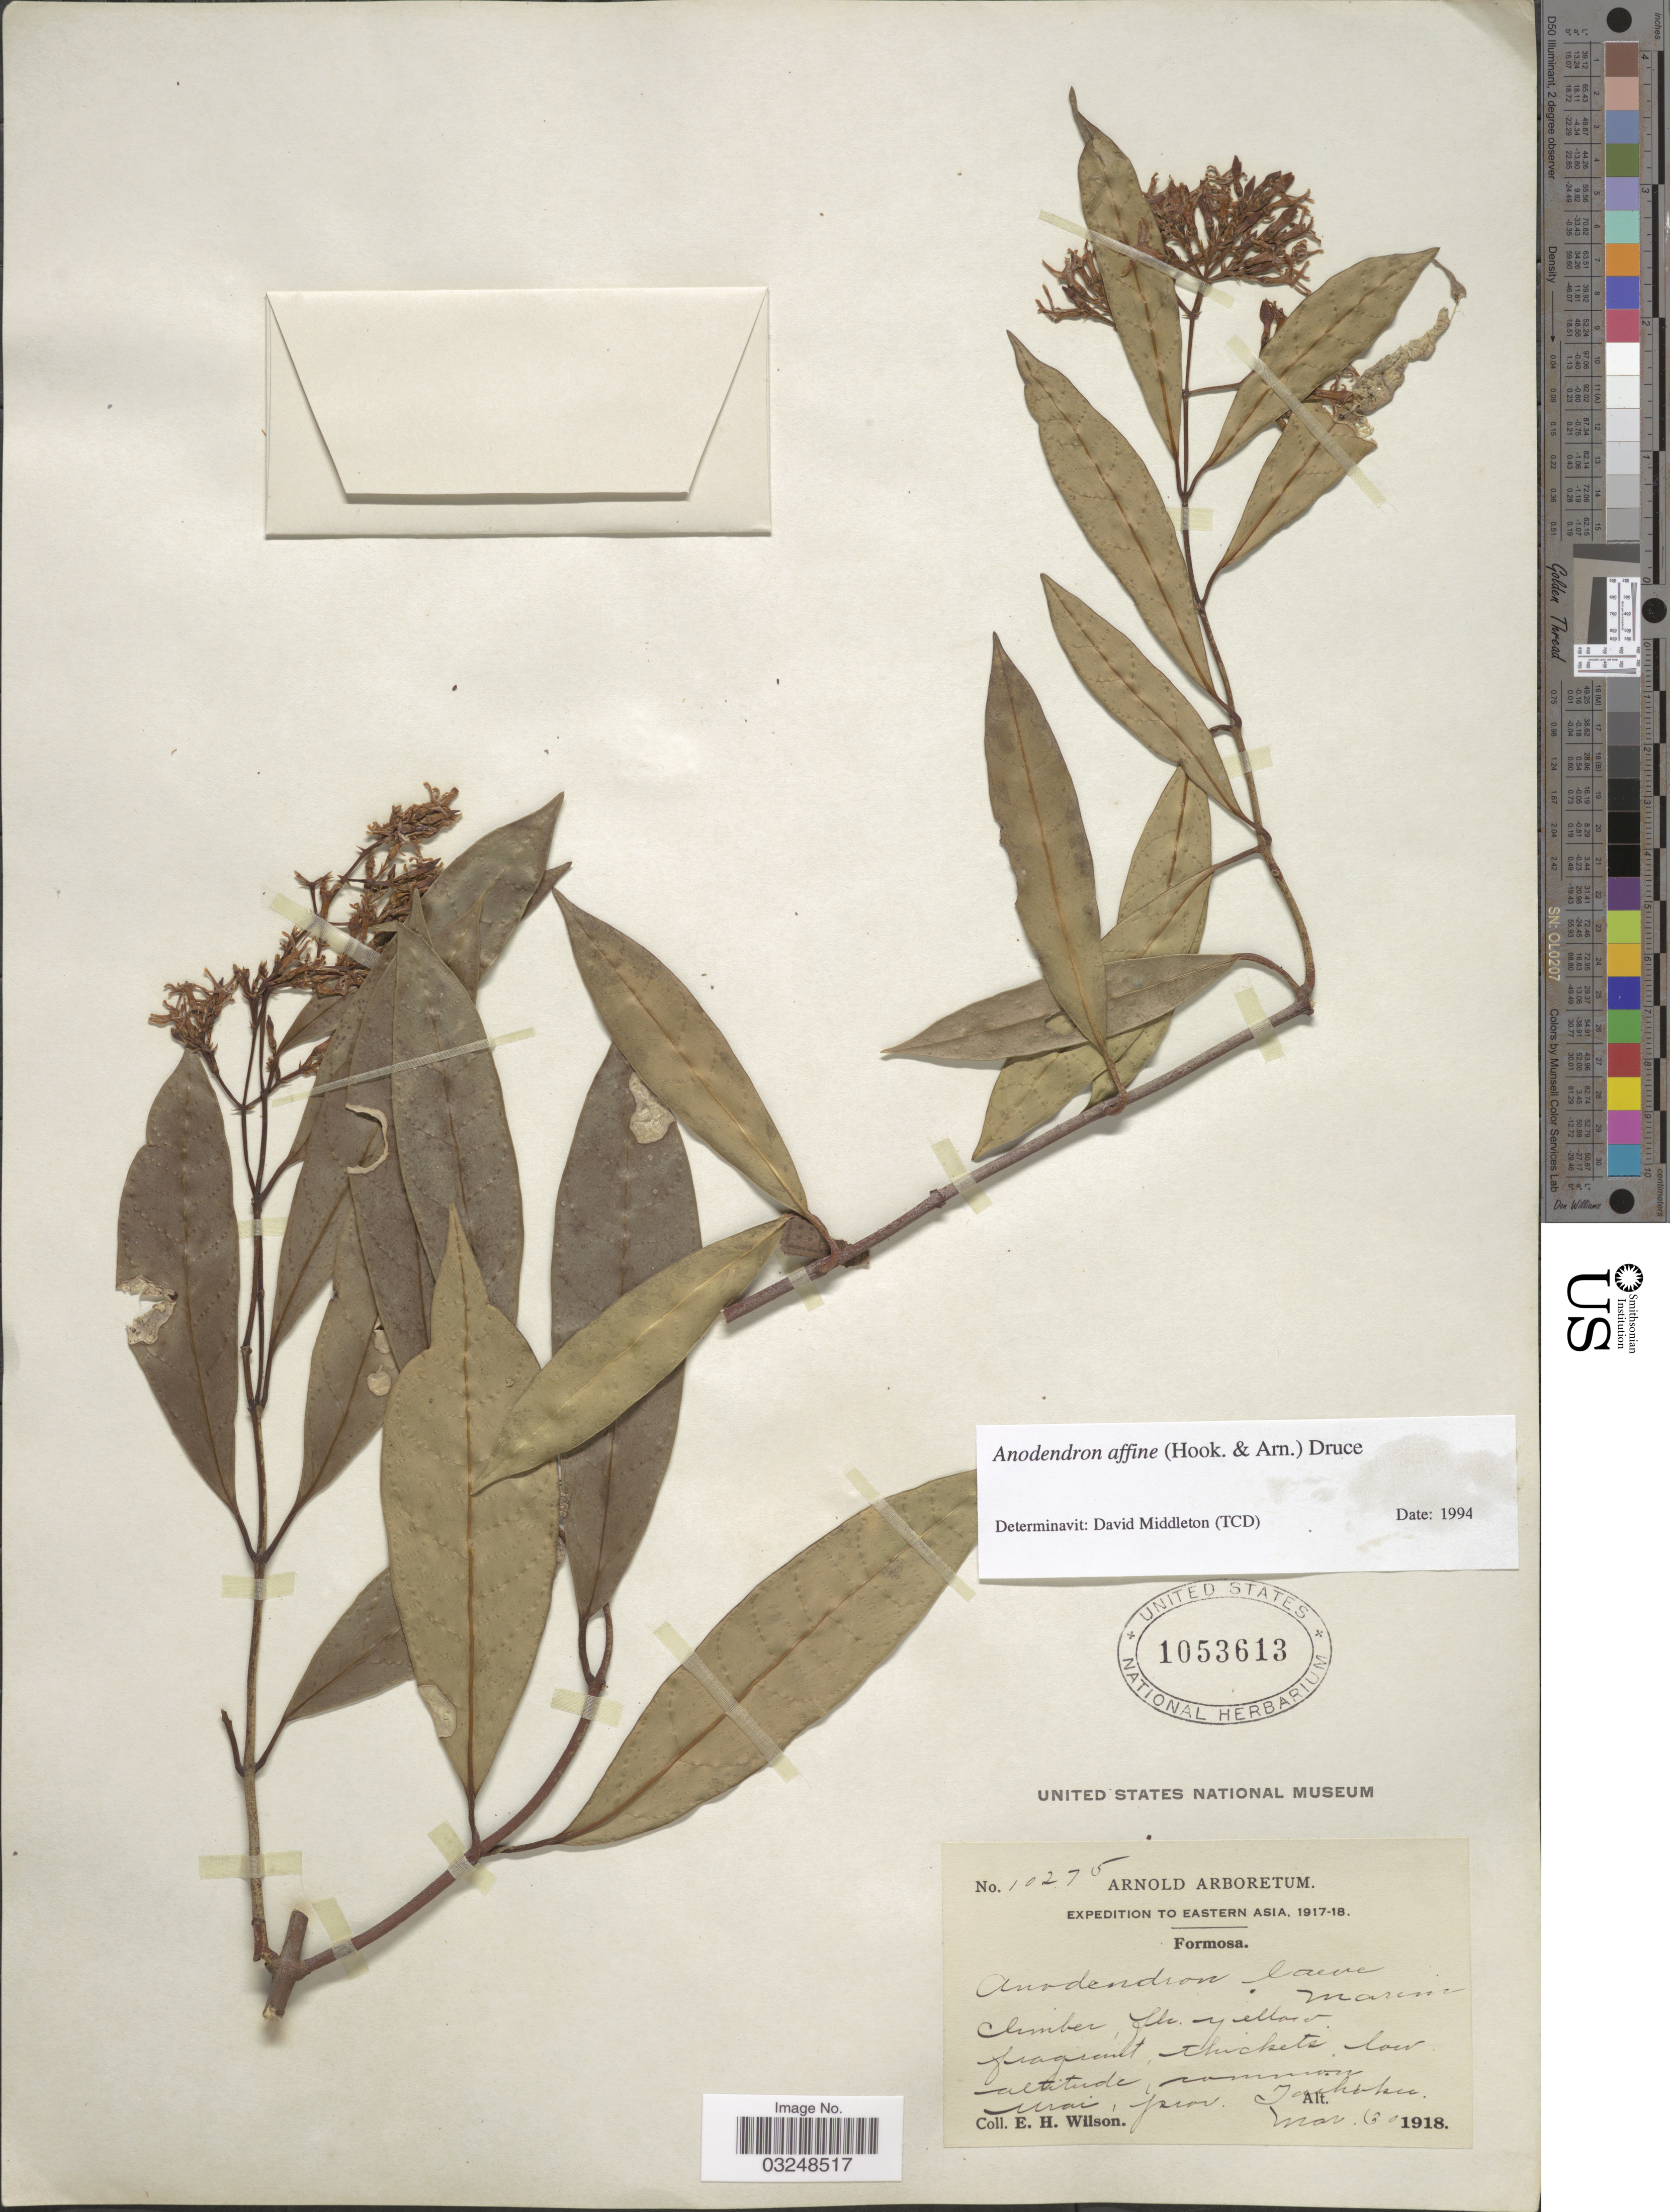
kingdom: Plantae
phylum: Tracheophyta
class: Magnoliopsida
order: Gentianales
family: Apocynaceae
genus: Anodendron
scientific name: Anodendron affine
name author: (Hook. & Arn.) Druce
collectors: E. Wilson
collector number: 10275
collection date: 1918-03-30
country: Taiwan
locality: Eastern Asia, Formosa, Prov. Taihoku, Mar.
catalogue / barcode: US 1053613